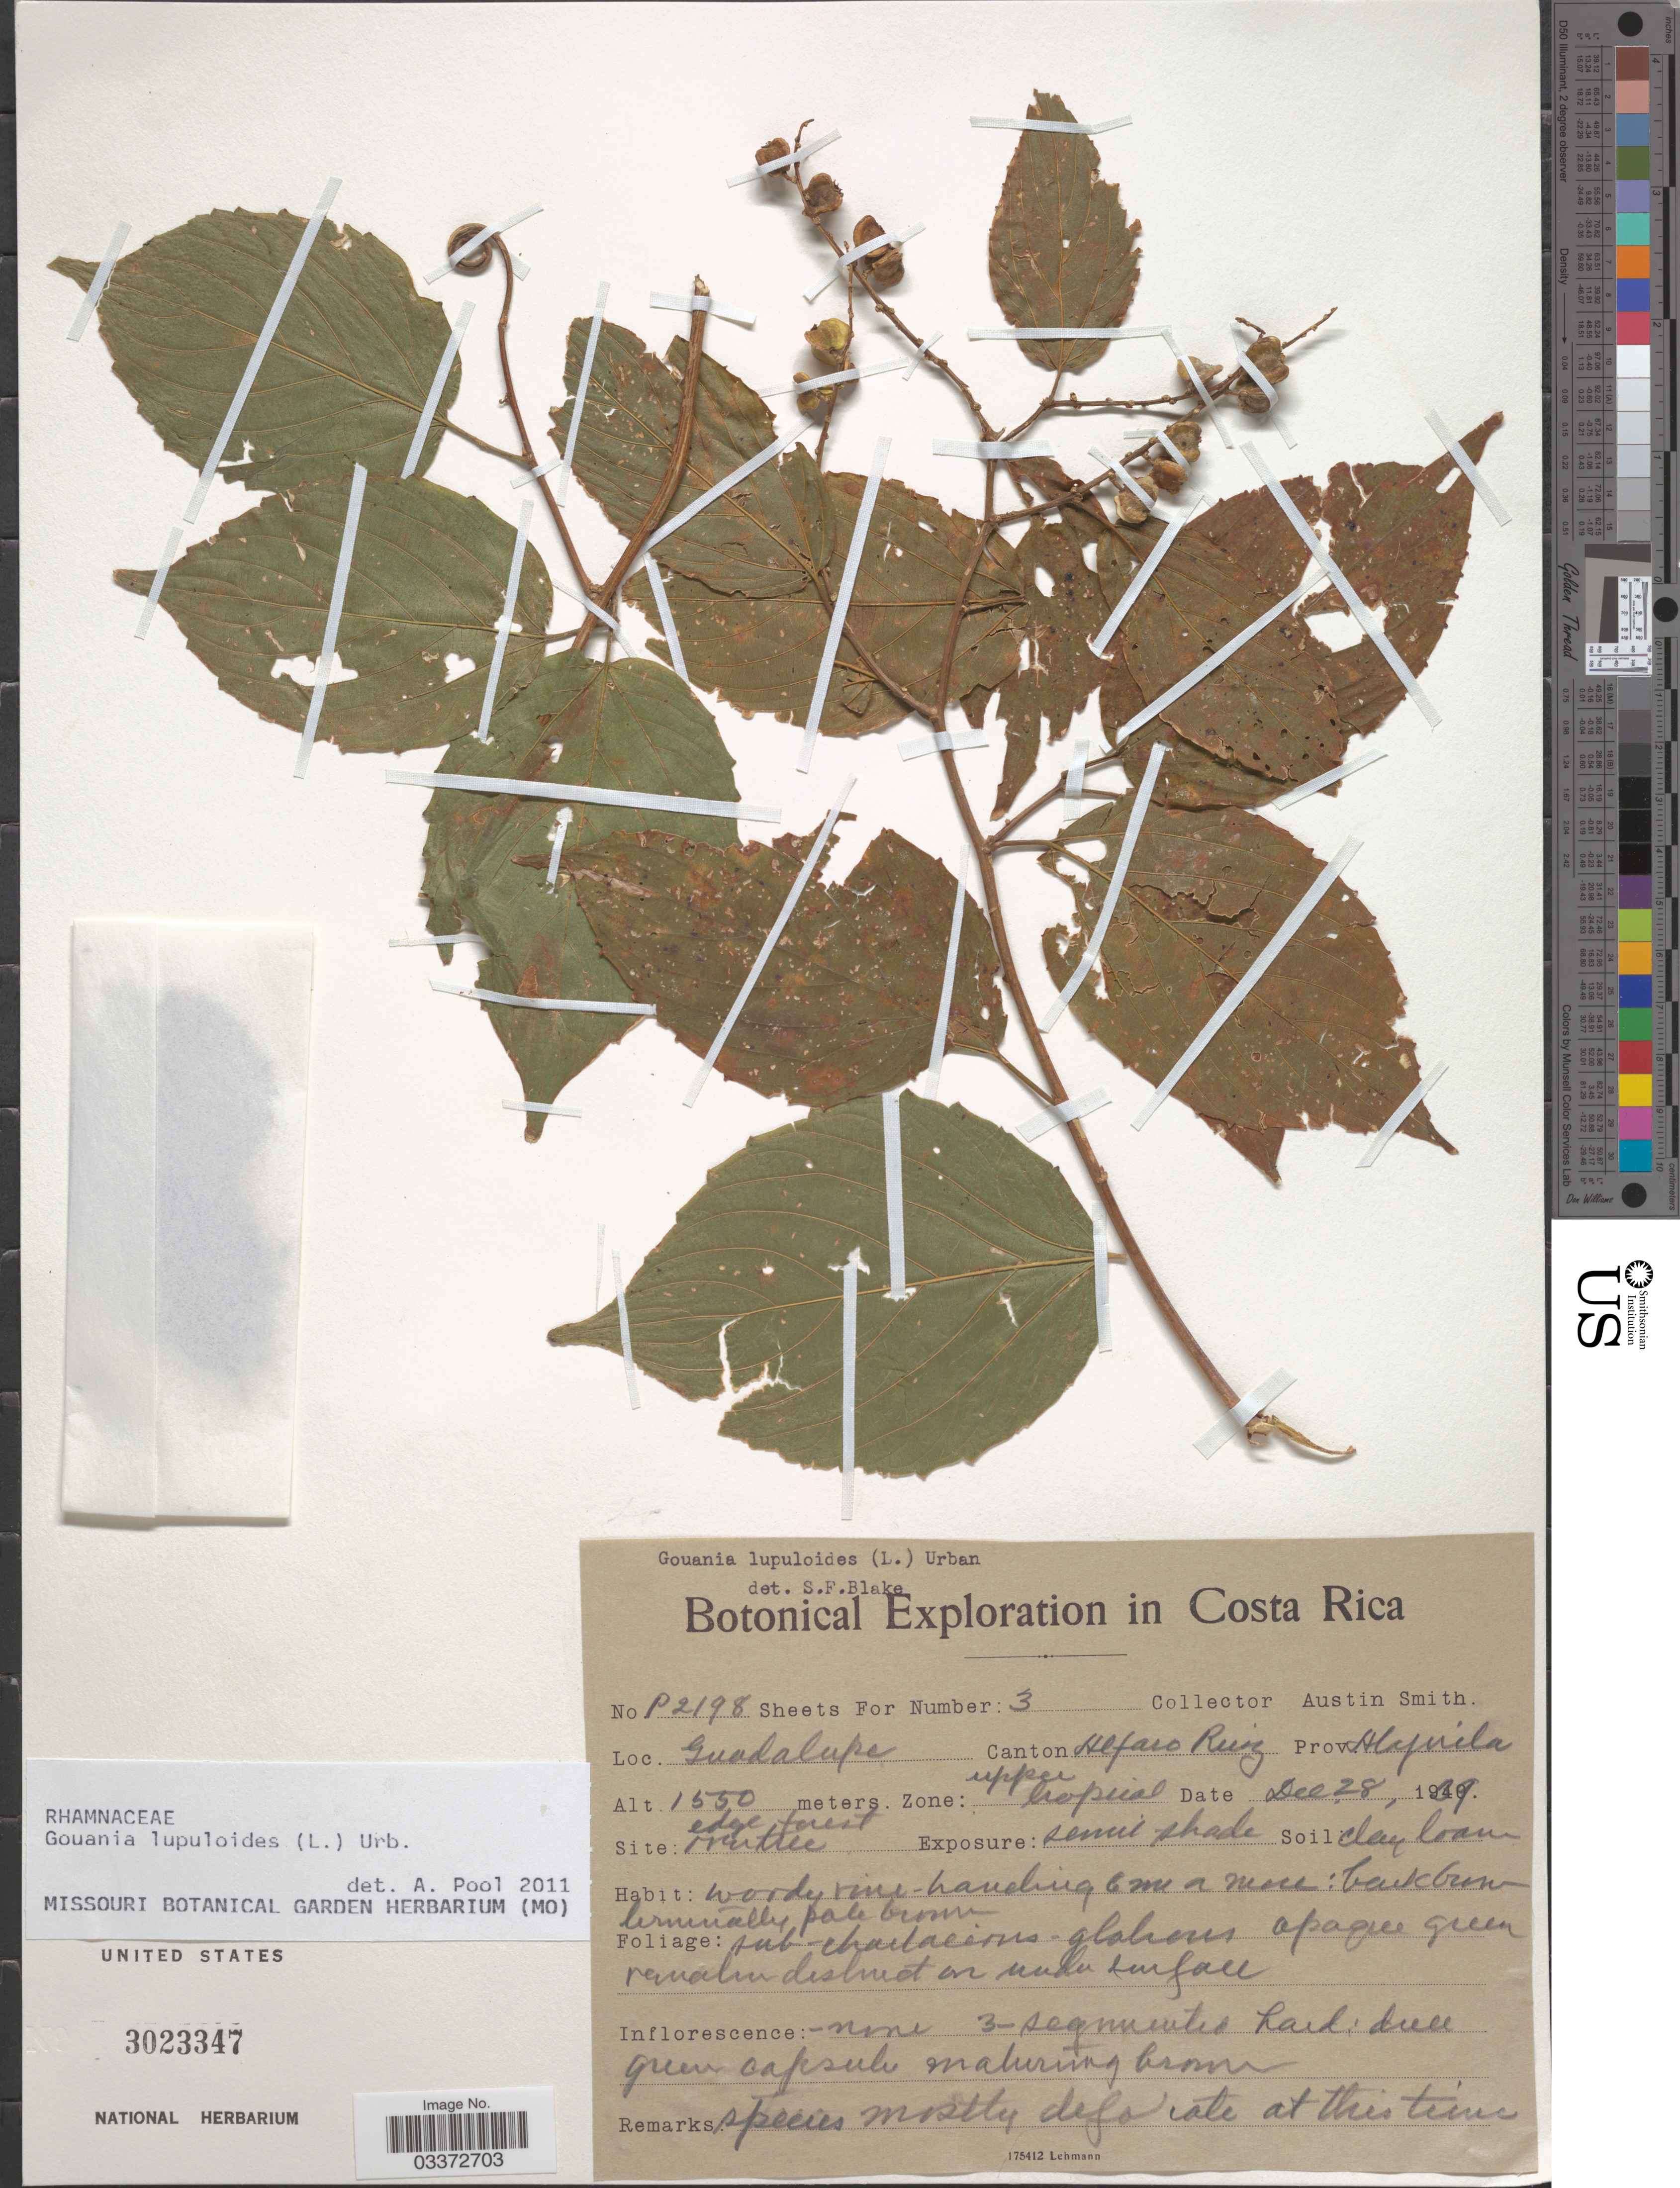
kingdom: Plantae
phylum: Tracheophyta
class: Magnoliopsida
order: Rosales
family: Rhamnaceae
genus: Gouania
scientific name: Gouania lupuloides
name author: (L.) Urb.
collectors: Aust P. Smith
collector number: P2198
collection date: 1939-12-28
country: Costa Rica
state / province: Alajuela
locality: Guadalupe. Canton Alfaro Ruiz. Zone: Upper tropical.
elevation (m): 1550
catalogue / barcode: US 3023347